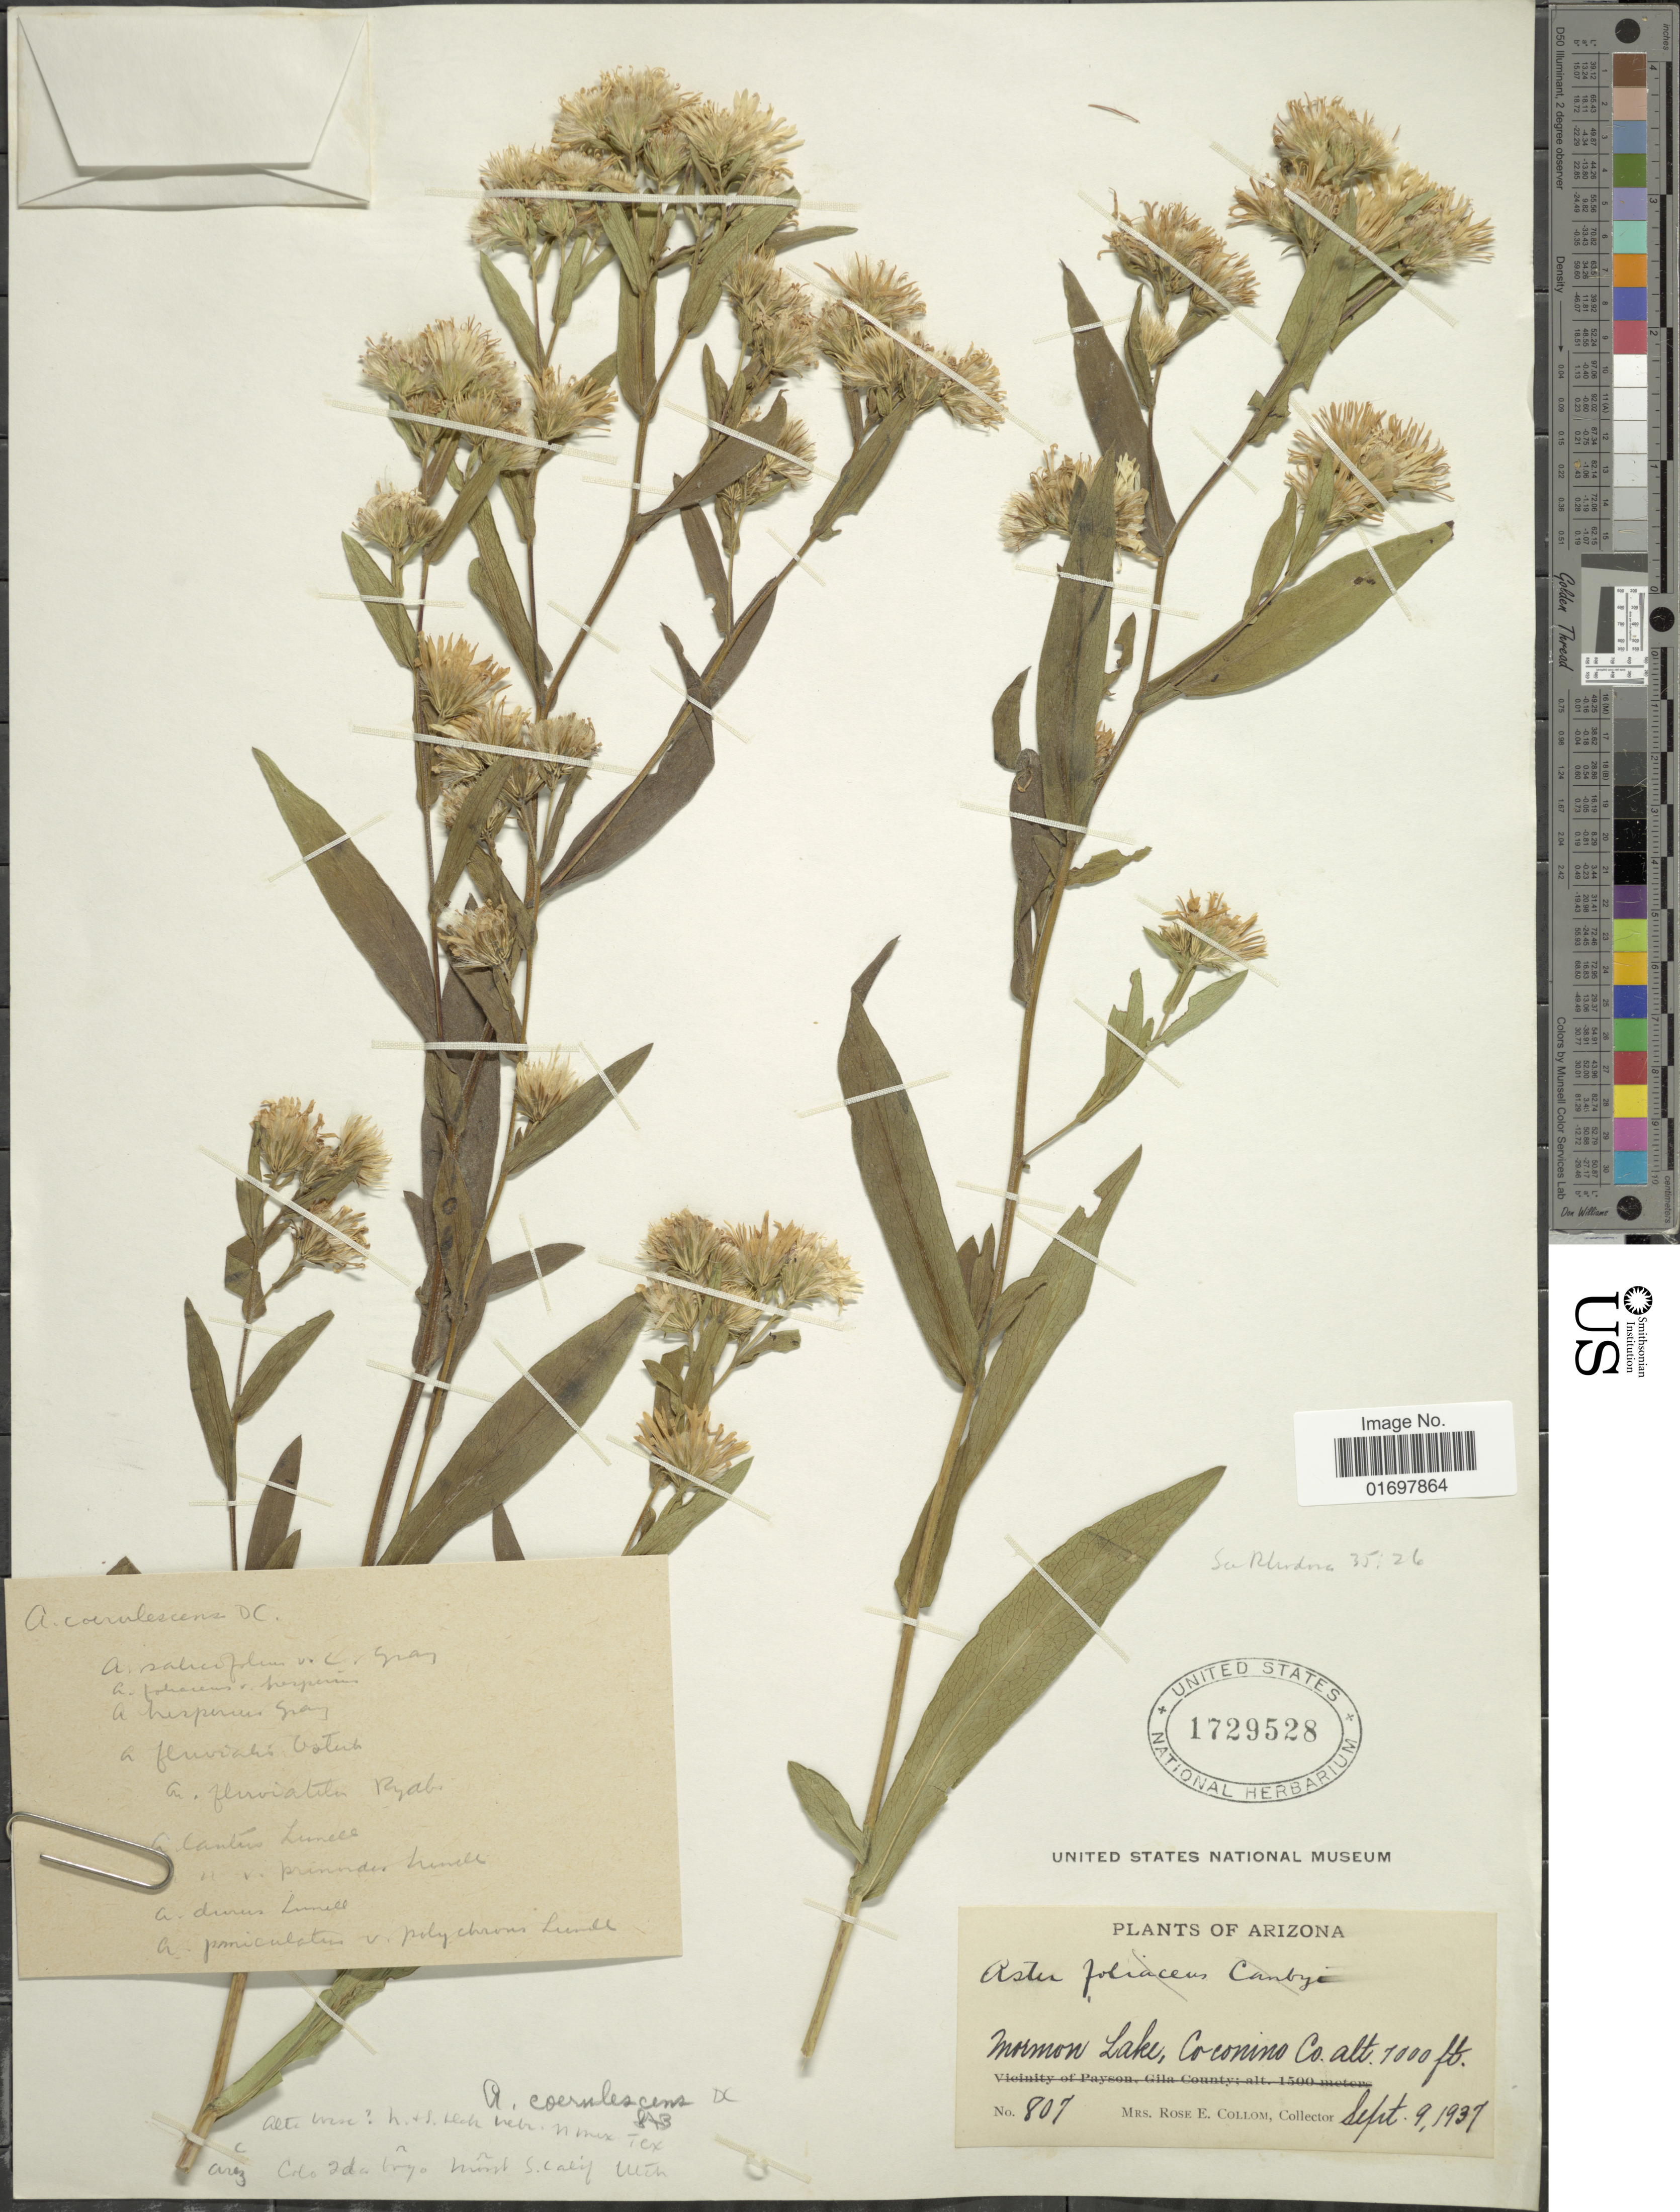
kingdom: Plantae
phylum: Tracheophyta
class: Magnoliopsida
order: Asterales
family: Asteraceae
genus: Symphyotrichum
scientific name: Symphyotrichum lanceolatum var. hesperium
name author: (A. Gray) G.L. Nesom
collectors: R. E. Collom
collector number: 807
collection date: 1937-09-09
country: United States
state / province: Arizona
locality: Mormon Lake, Coconino Co.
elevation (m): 2134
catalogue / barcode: US 1729528